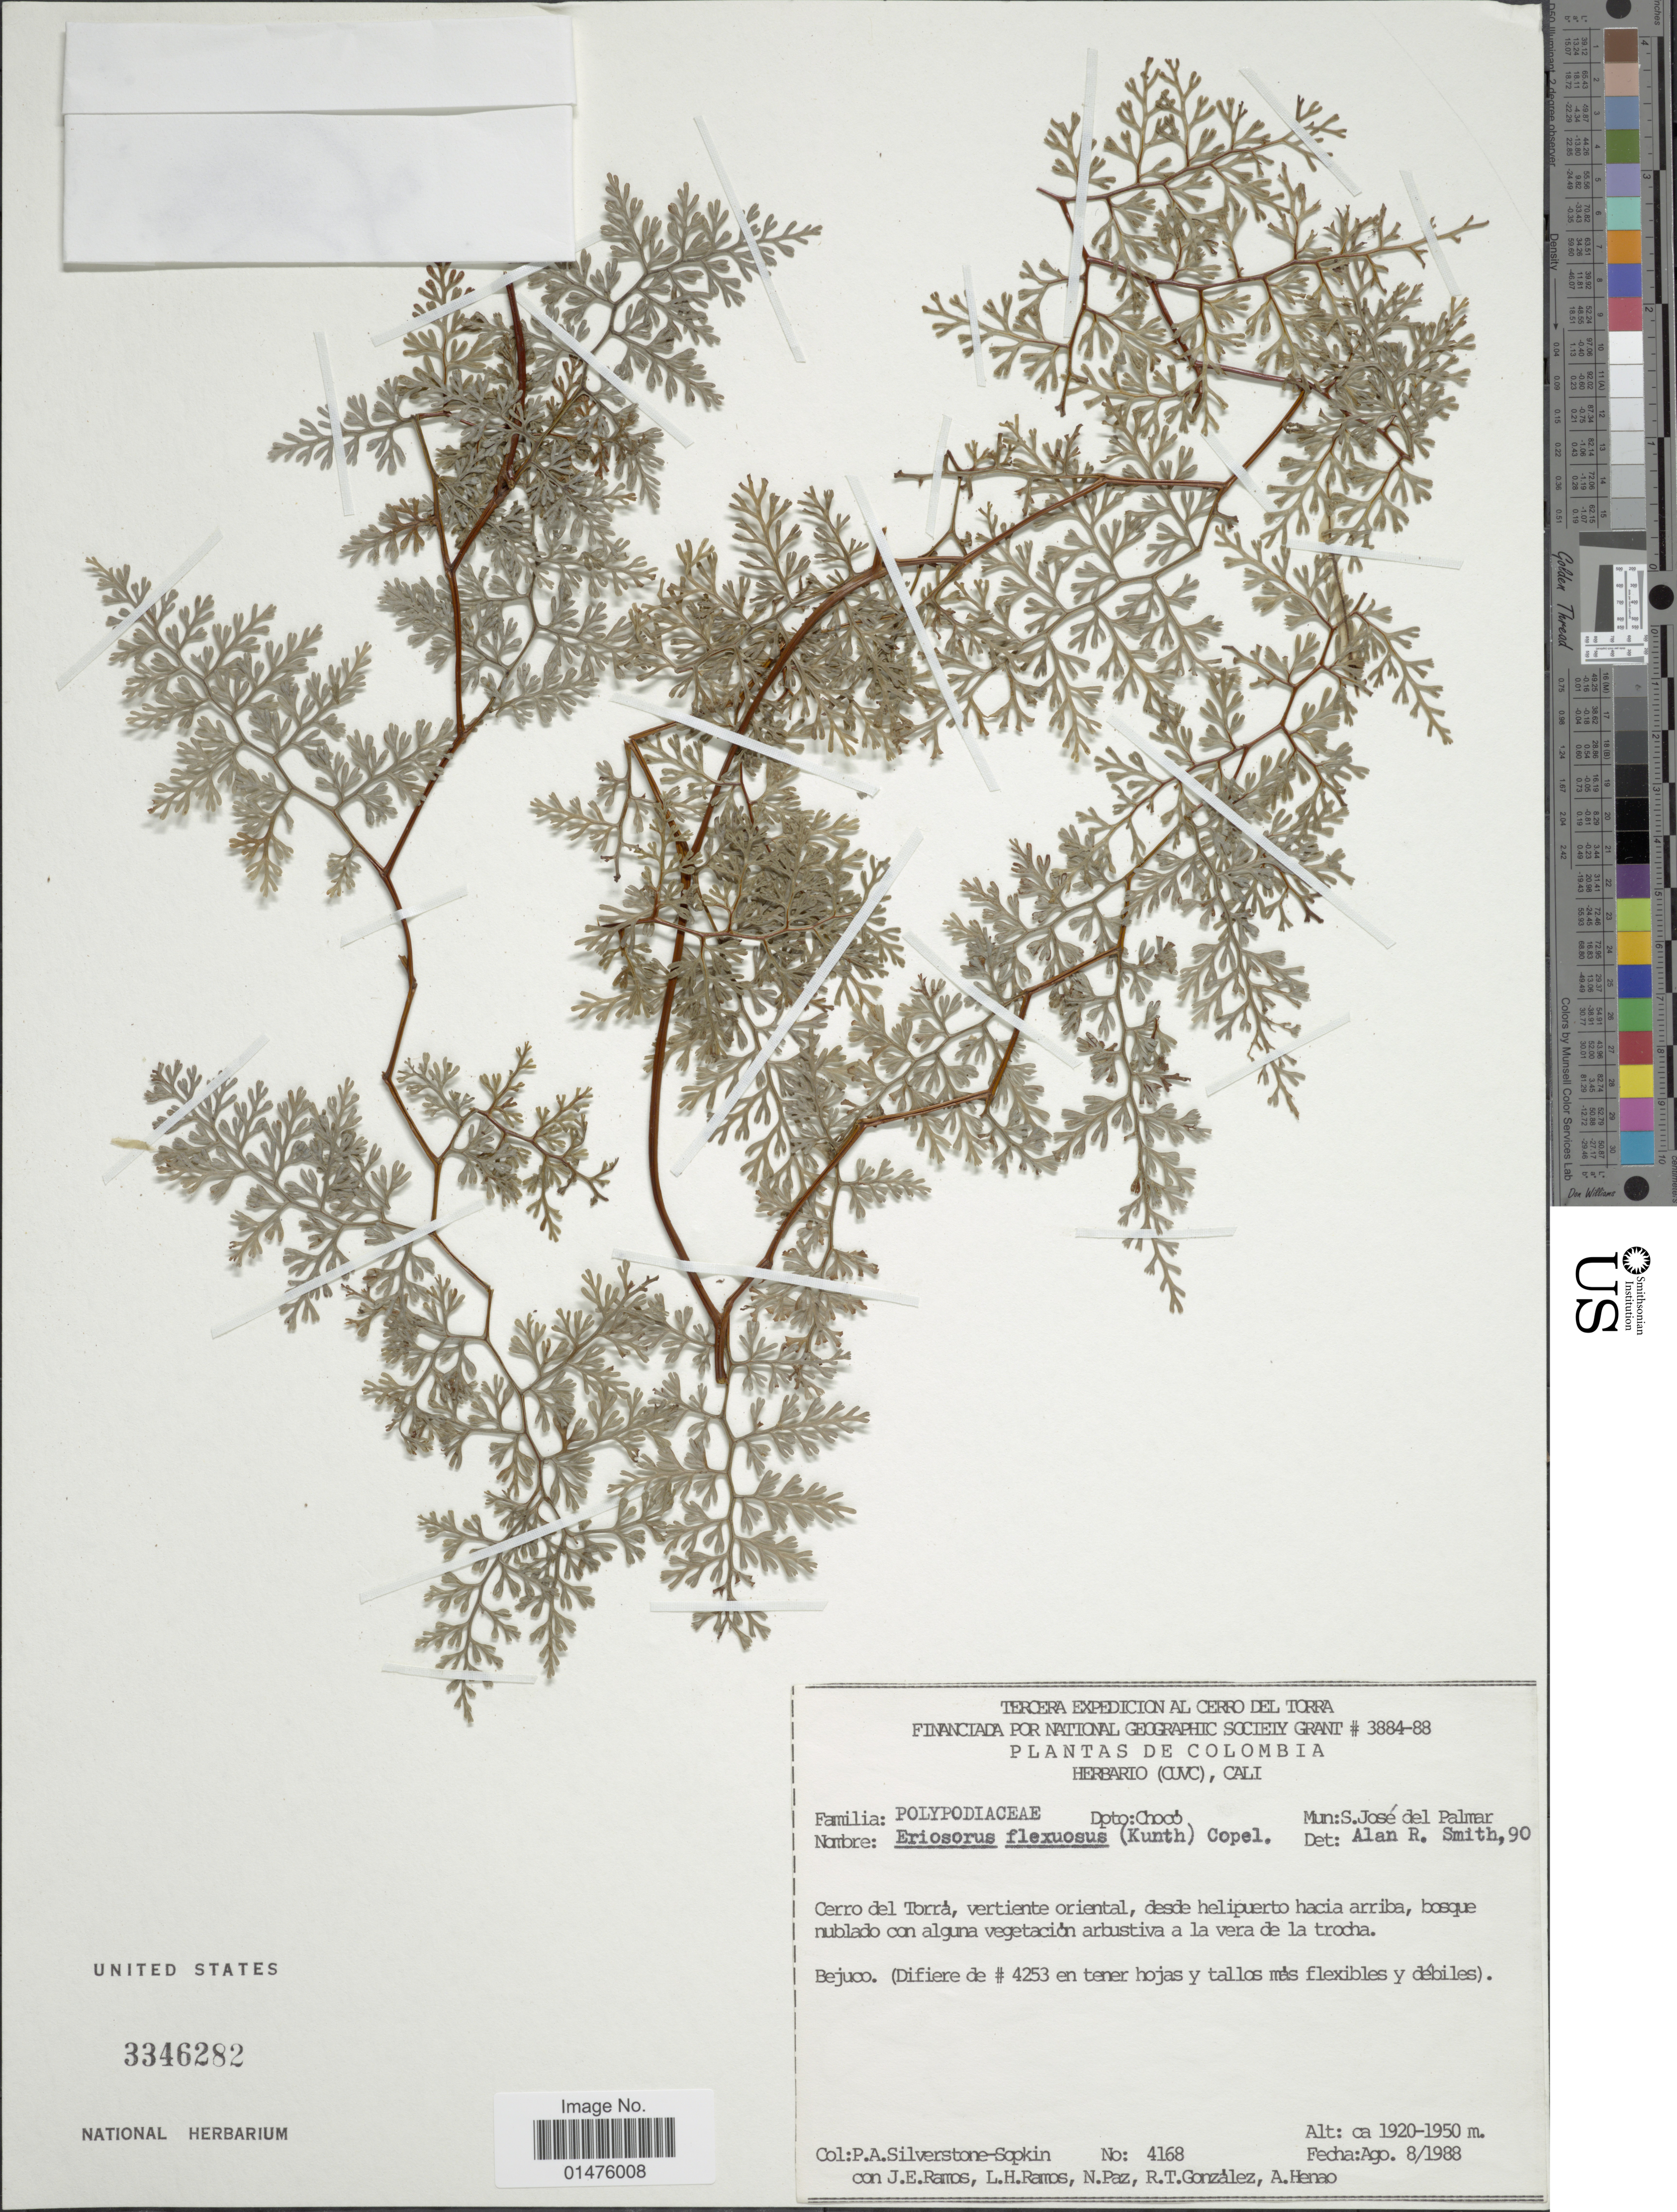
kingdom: Plantae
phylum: Tracheophyta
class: Polypodiopsida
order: Polypodiales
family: Pteridaceae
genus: Jamesonia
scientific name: Jamesonia flexuosa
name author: (Humb. & Bonpl.) Christenh.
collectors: P. A. Silverstone-Sopkin, J. E. Ramos, L. Ramos, N. Paz & et al.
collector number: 4168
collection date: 1988-08-08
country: Colombia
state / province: Chocó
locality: Dpto: Chocó, Mun. S.José del Palmar, Cerro del Torrá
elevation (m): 1920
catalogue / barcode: US 3346282